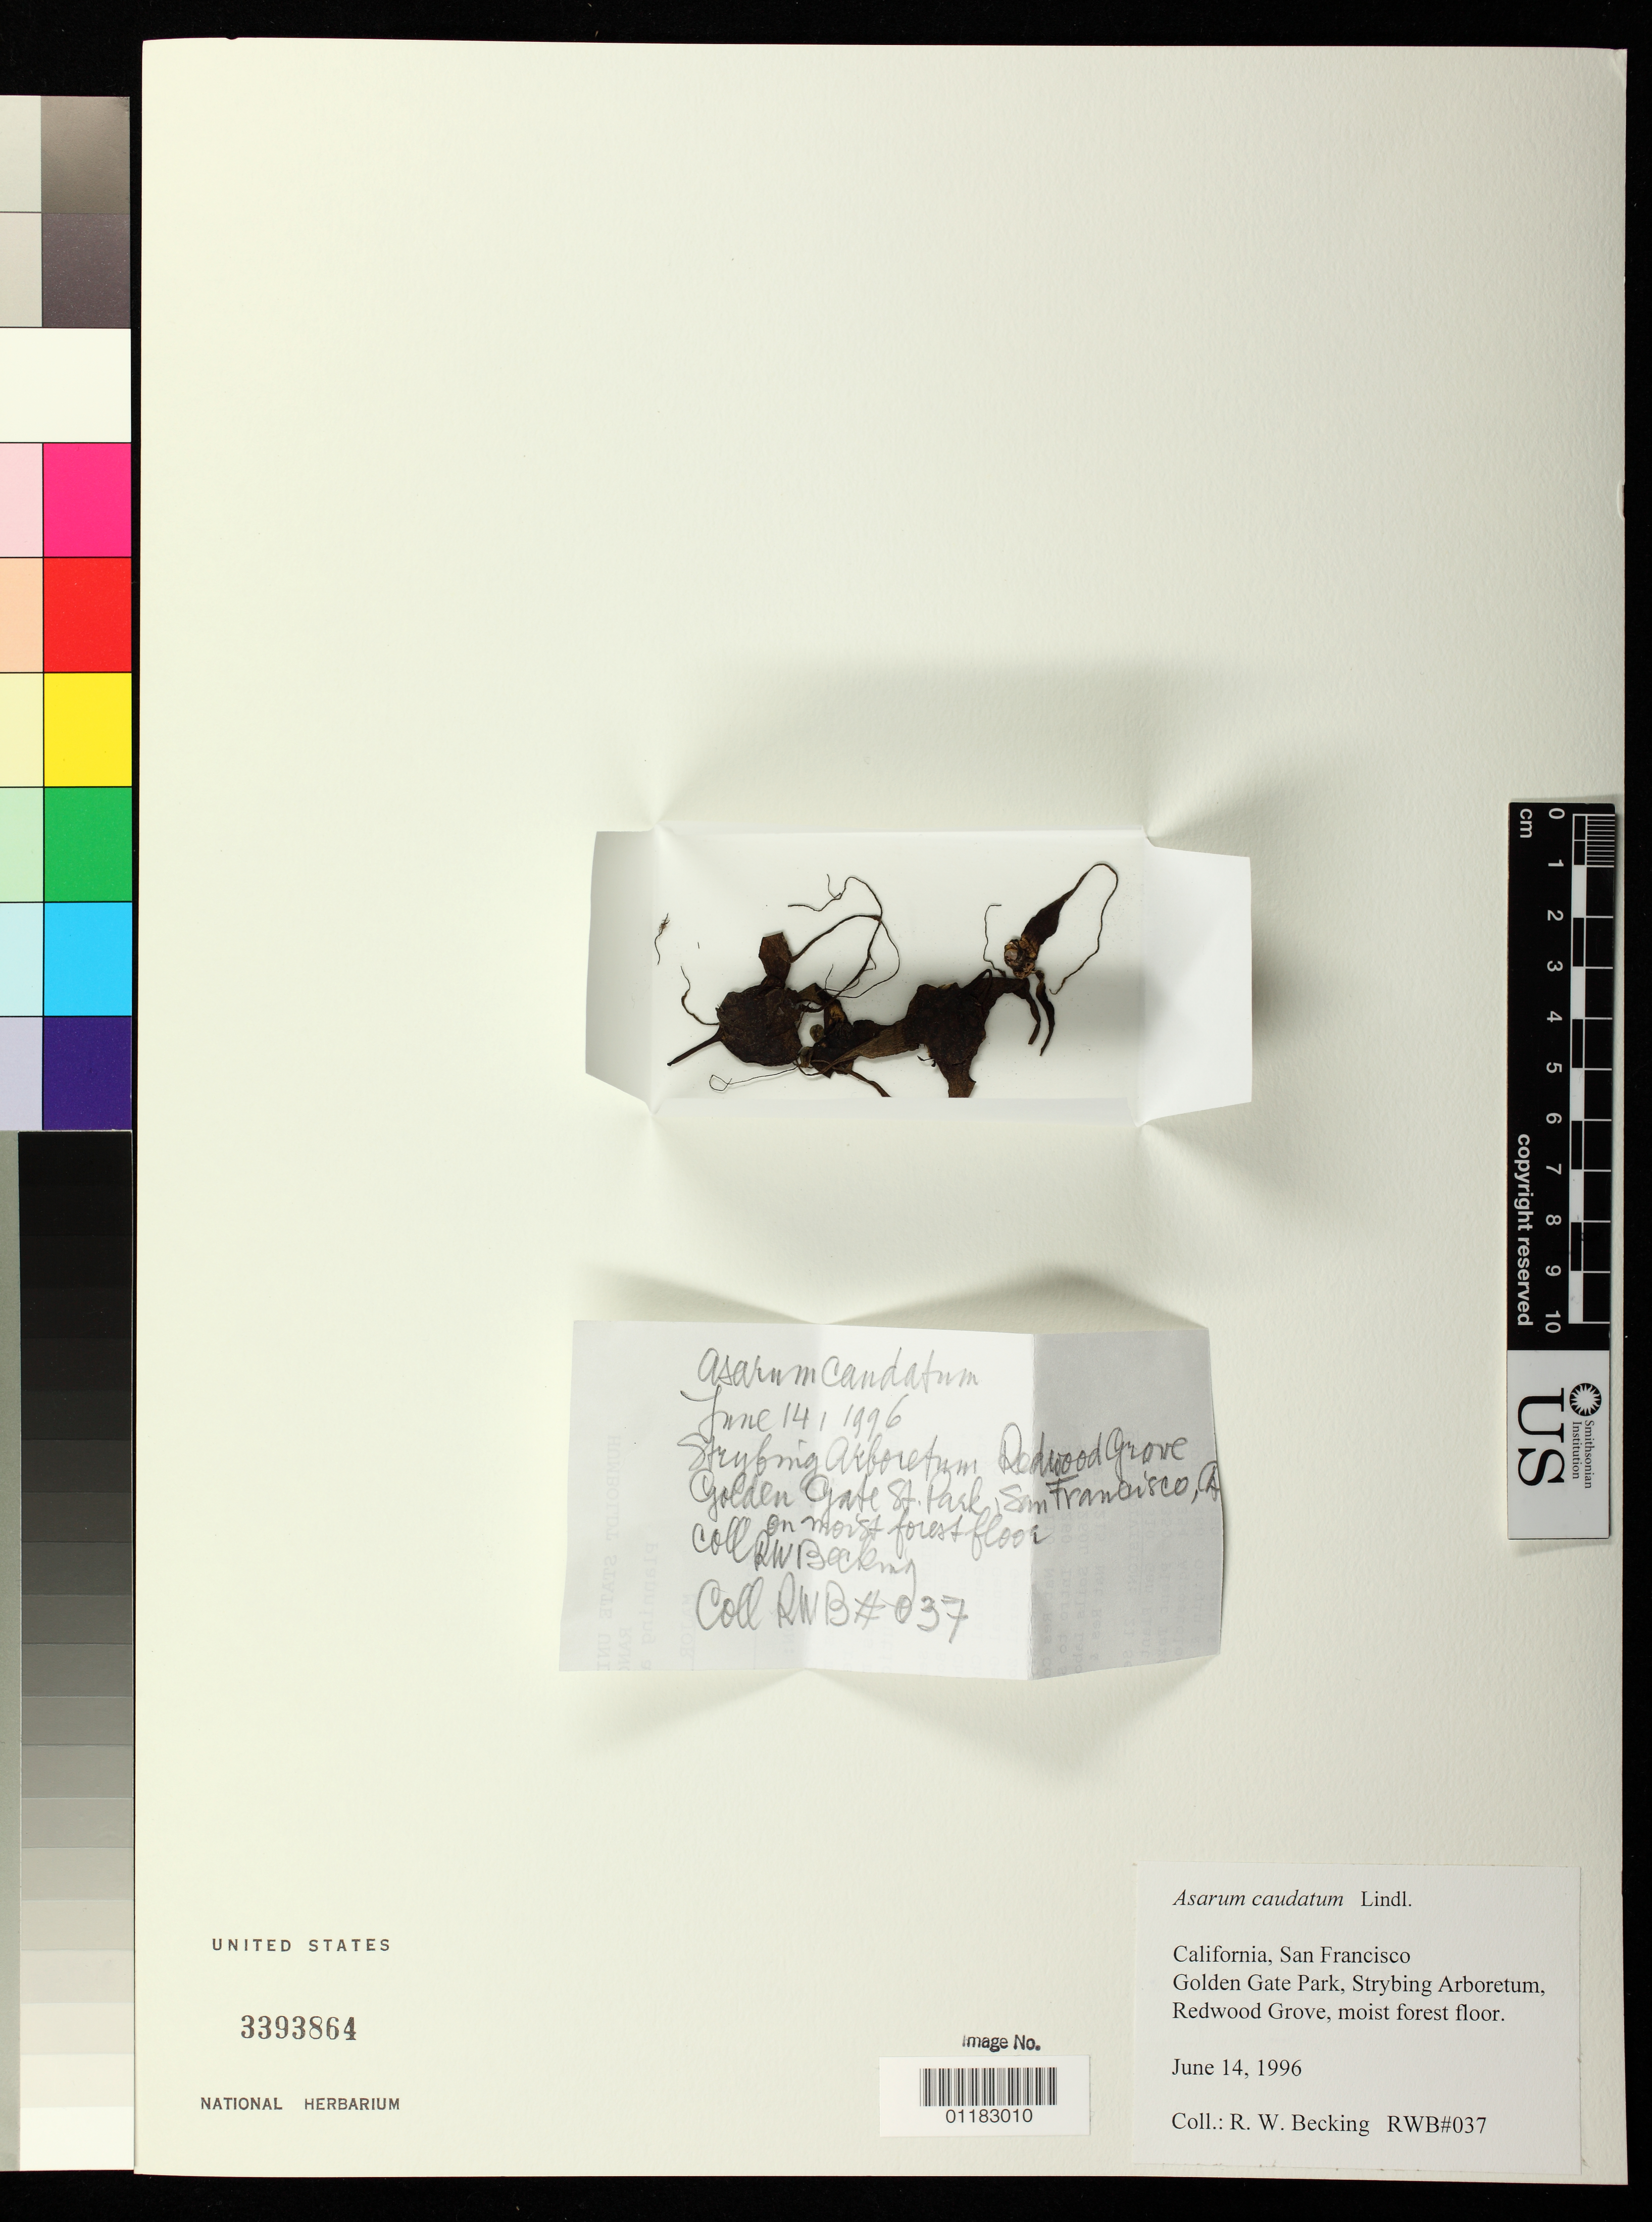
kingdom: Plantae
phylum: Tracheophyta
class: Magnoliopsida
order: Piperales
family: Aristolochiaceae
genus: Asarum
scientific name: Asarum caudatum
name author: Lindl.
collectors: R. Becking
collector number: RWB#037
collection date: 1996-06-14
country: United States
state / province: California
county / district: San Francisco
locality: San Francisco, Golden Gate Park, Strybing Arboretum, Redwood Grove, moist forest floor.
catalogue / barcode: US 3393864